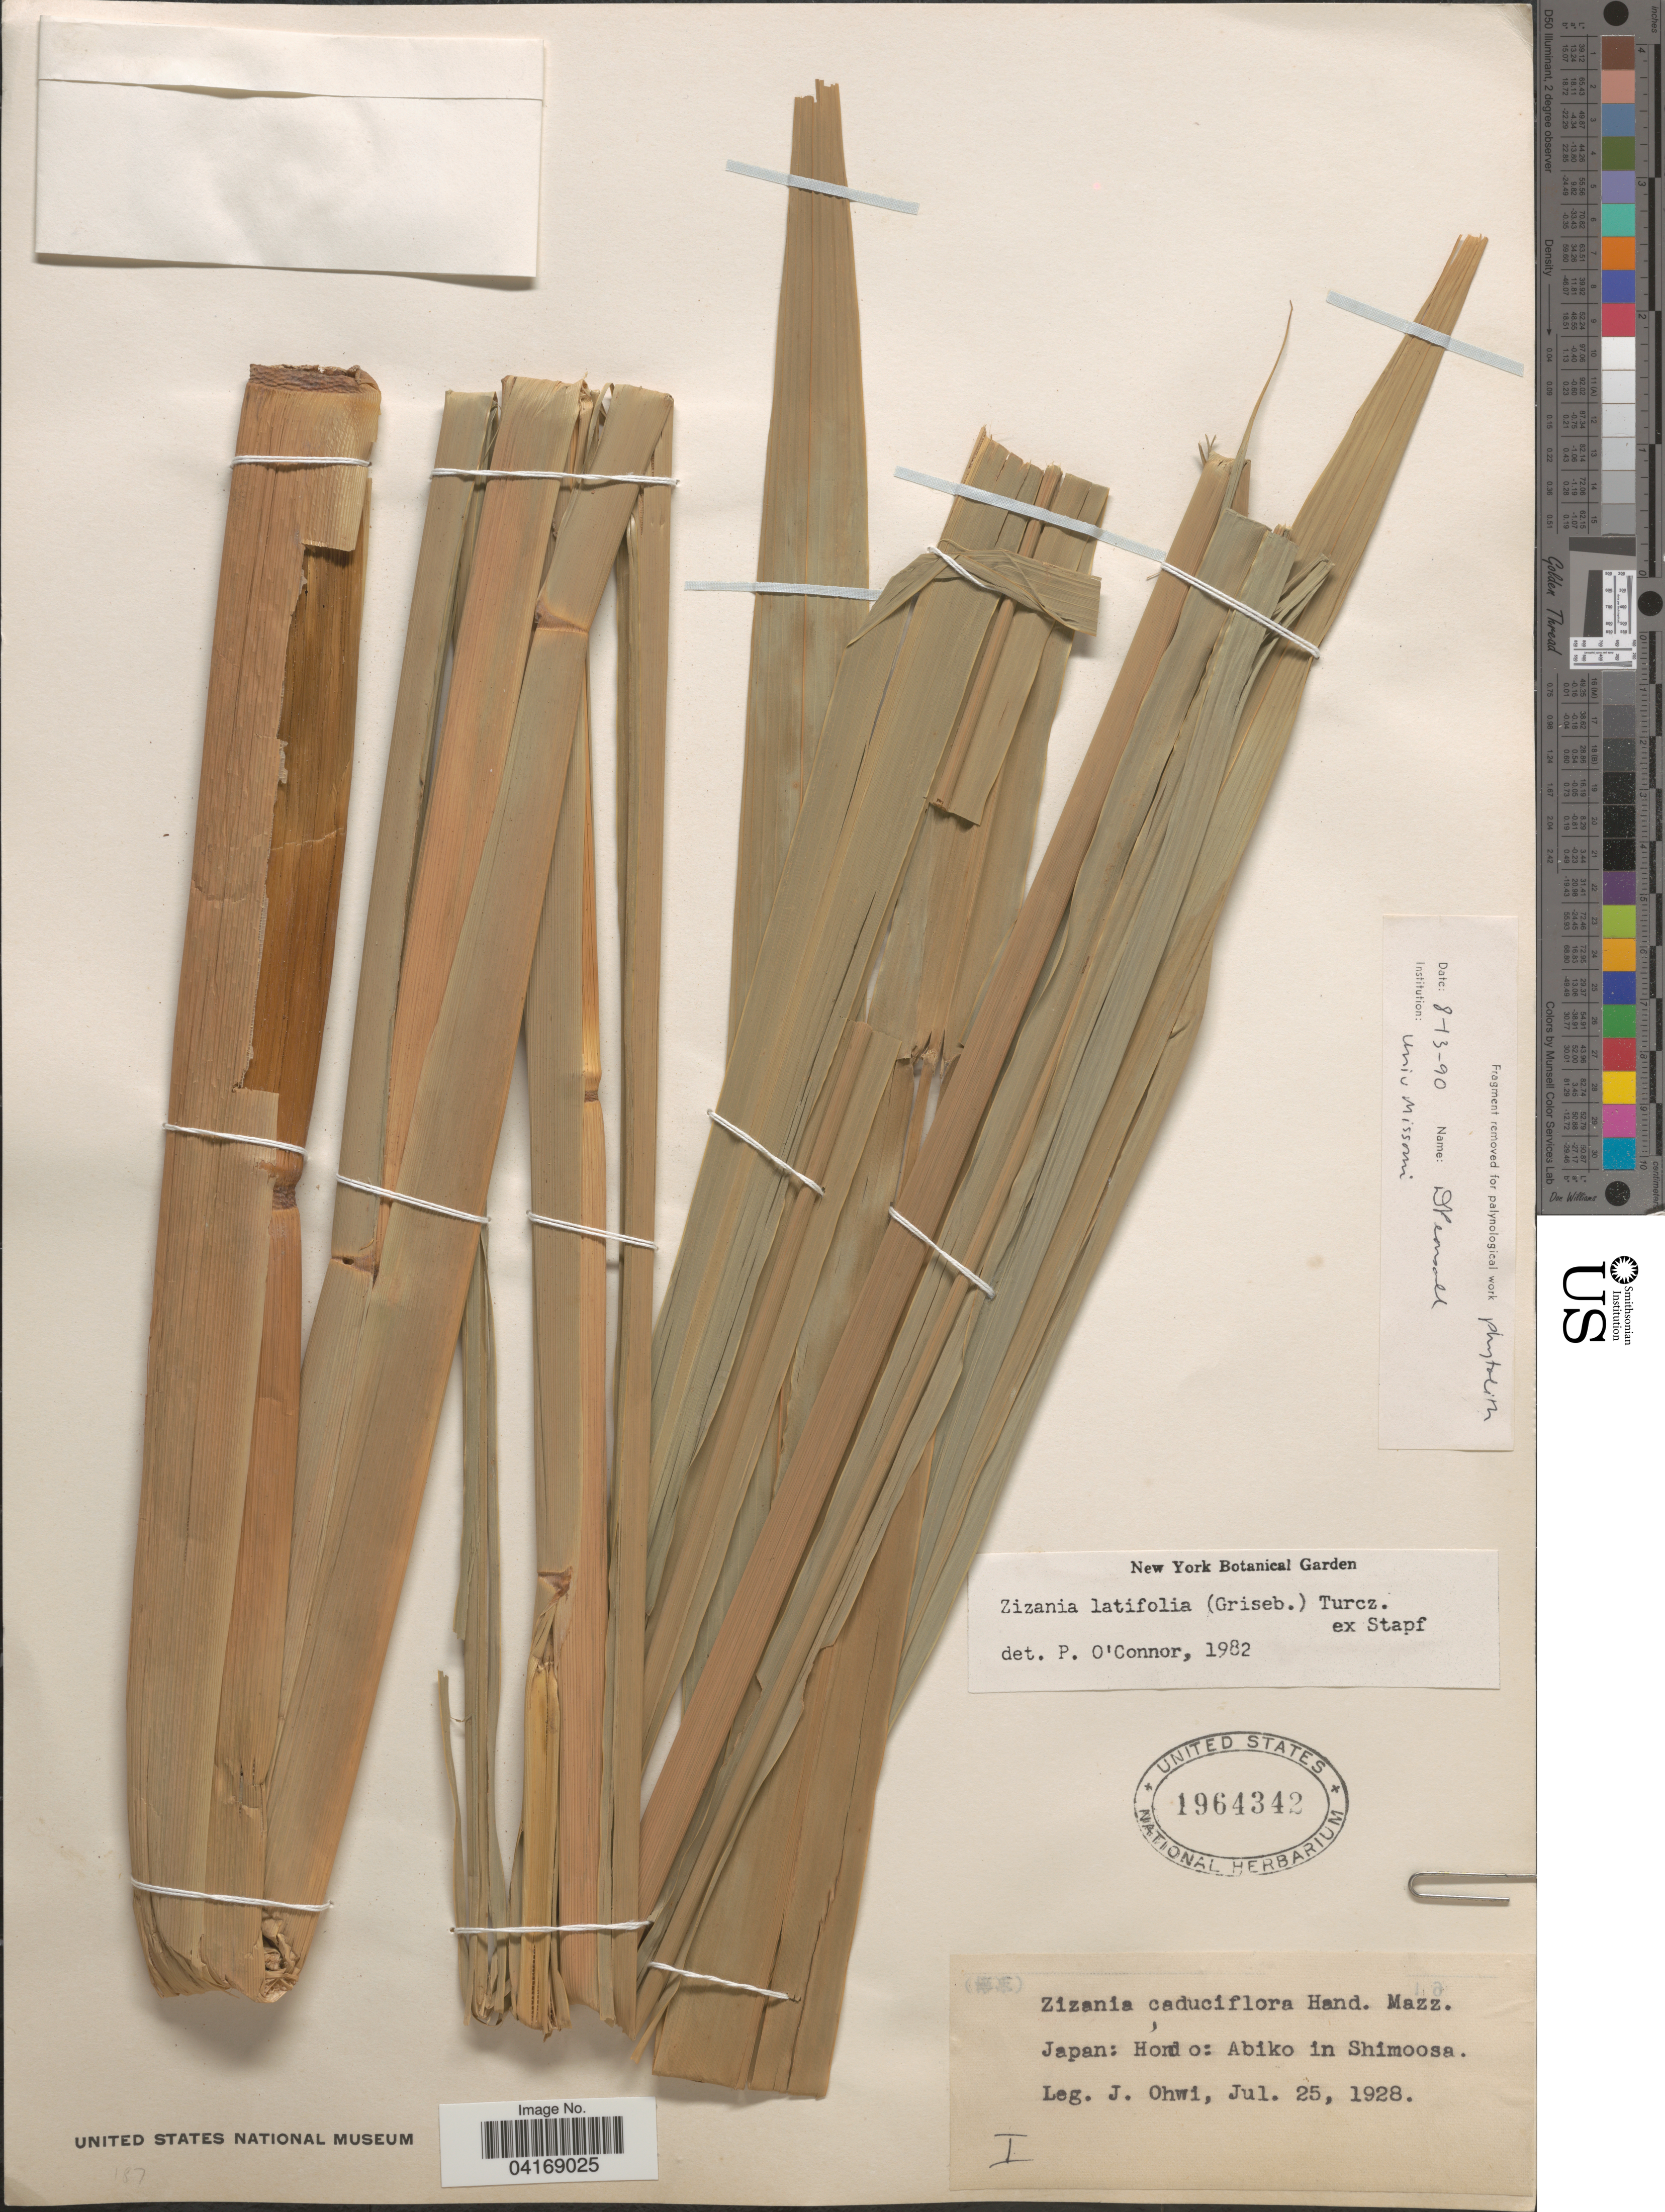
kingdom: Plantae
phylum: Tracheophyta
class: Liliopsida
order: Poales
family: Poaceae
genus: Zizania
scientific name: Zizania latifolia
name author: (Griseb.) Stapf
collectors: J. Ohwi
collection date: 1928-07-25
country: Japan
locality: Hondo: Abiko in Shimoosa.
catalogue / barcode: US 1964342